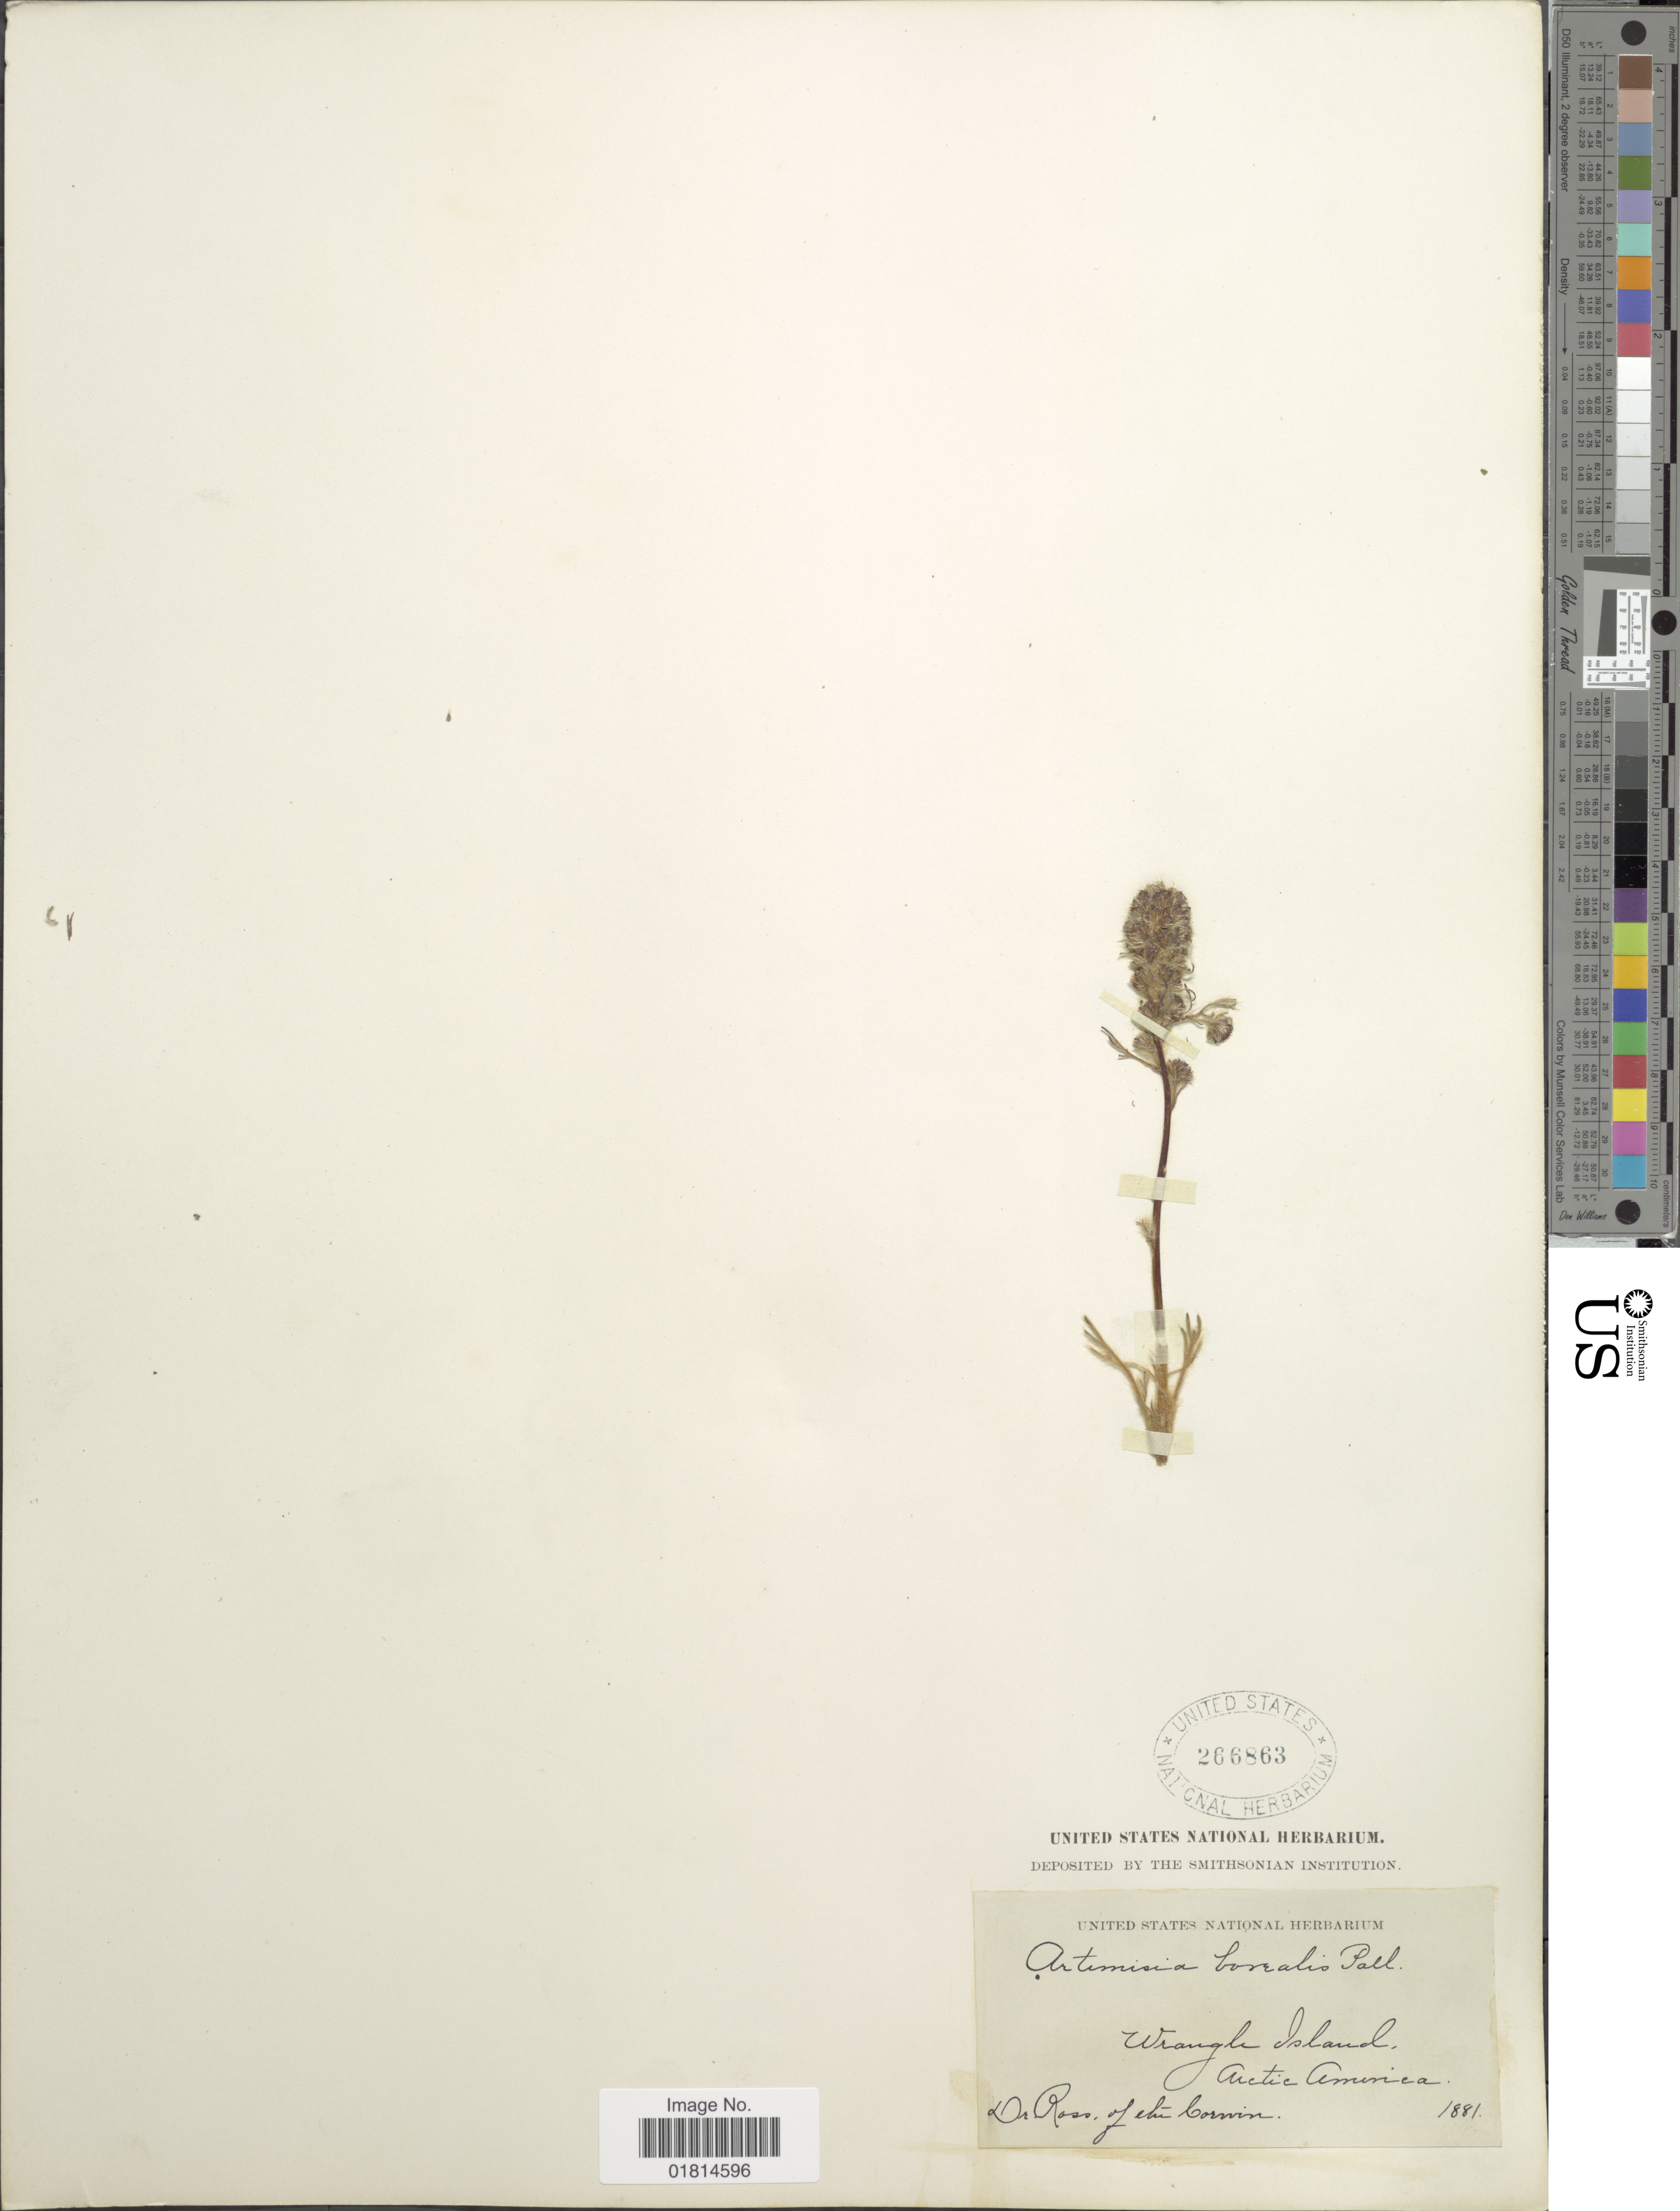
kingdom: Plantae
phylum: Tracheophyta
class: Magnoliopsida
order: Asterales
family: Asteraceae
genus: Artemisia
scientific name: Artemisia borealis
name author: Pall.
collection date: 1881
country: Russian Federation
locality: Wrangle Island. Arctic America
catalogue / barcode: US 266863